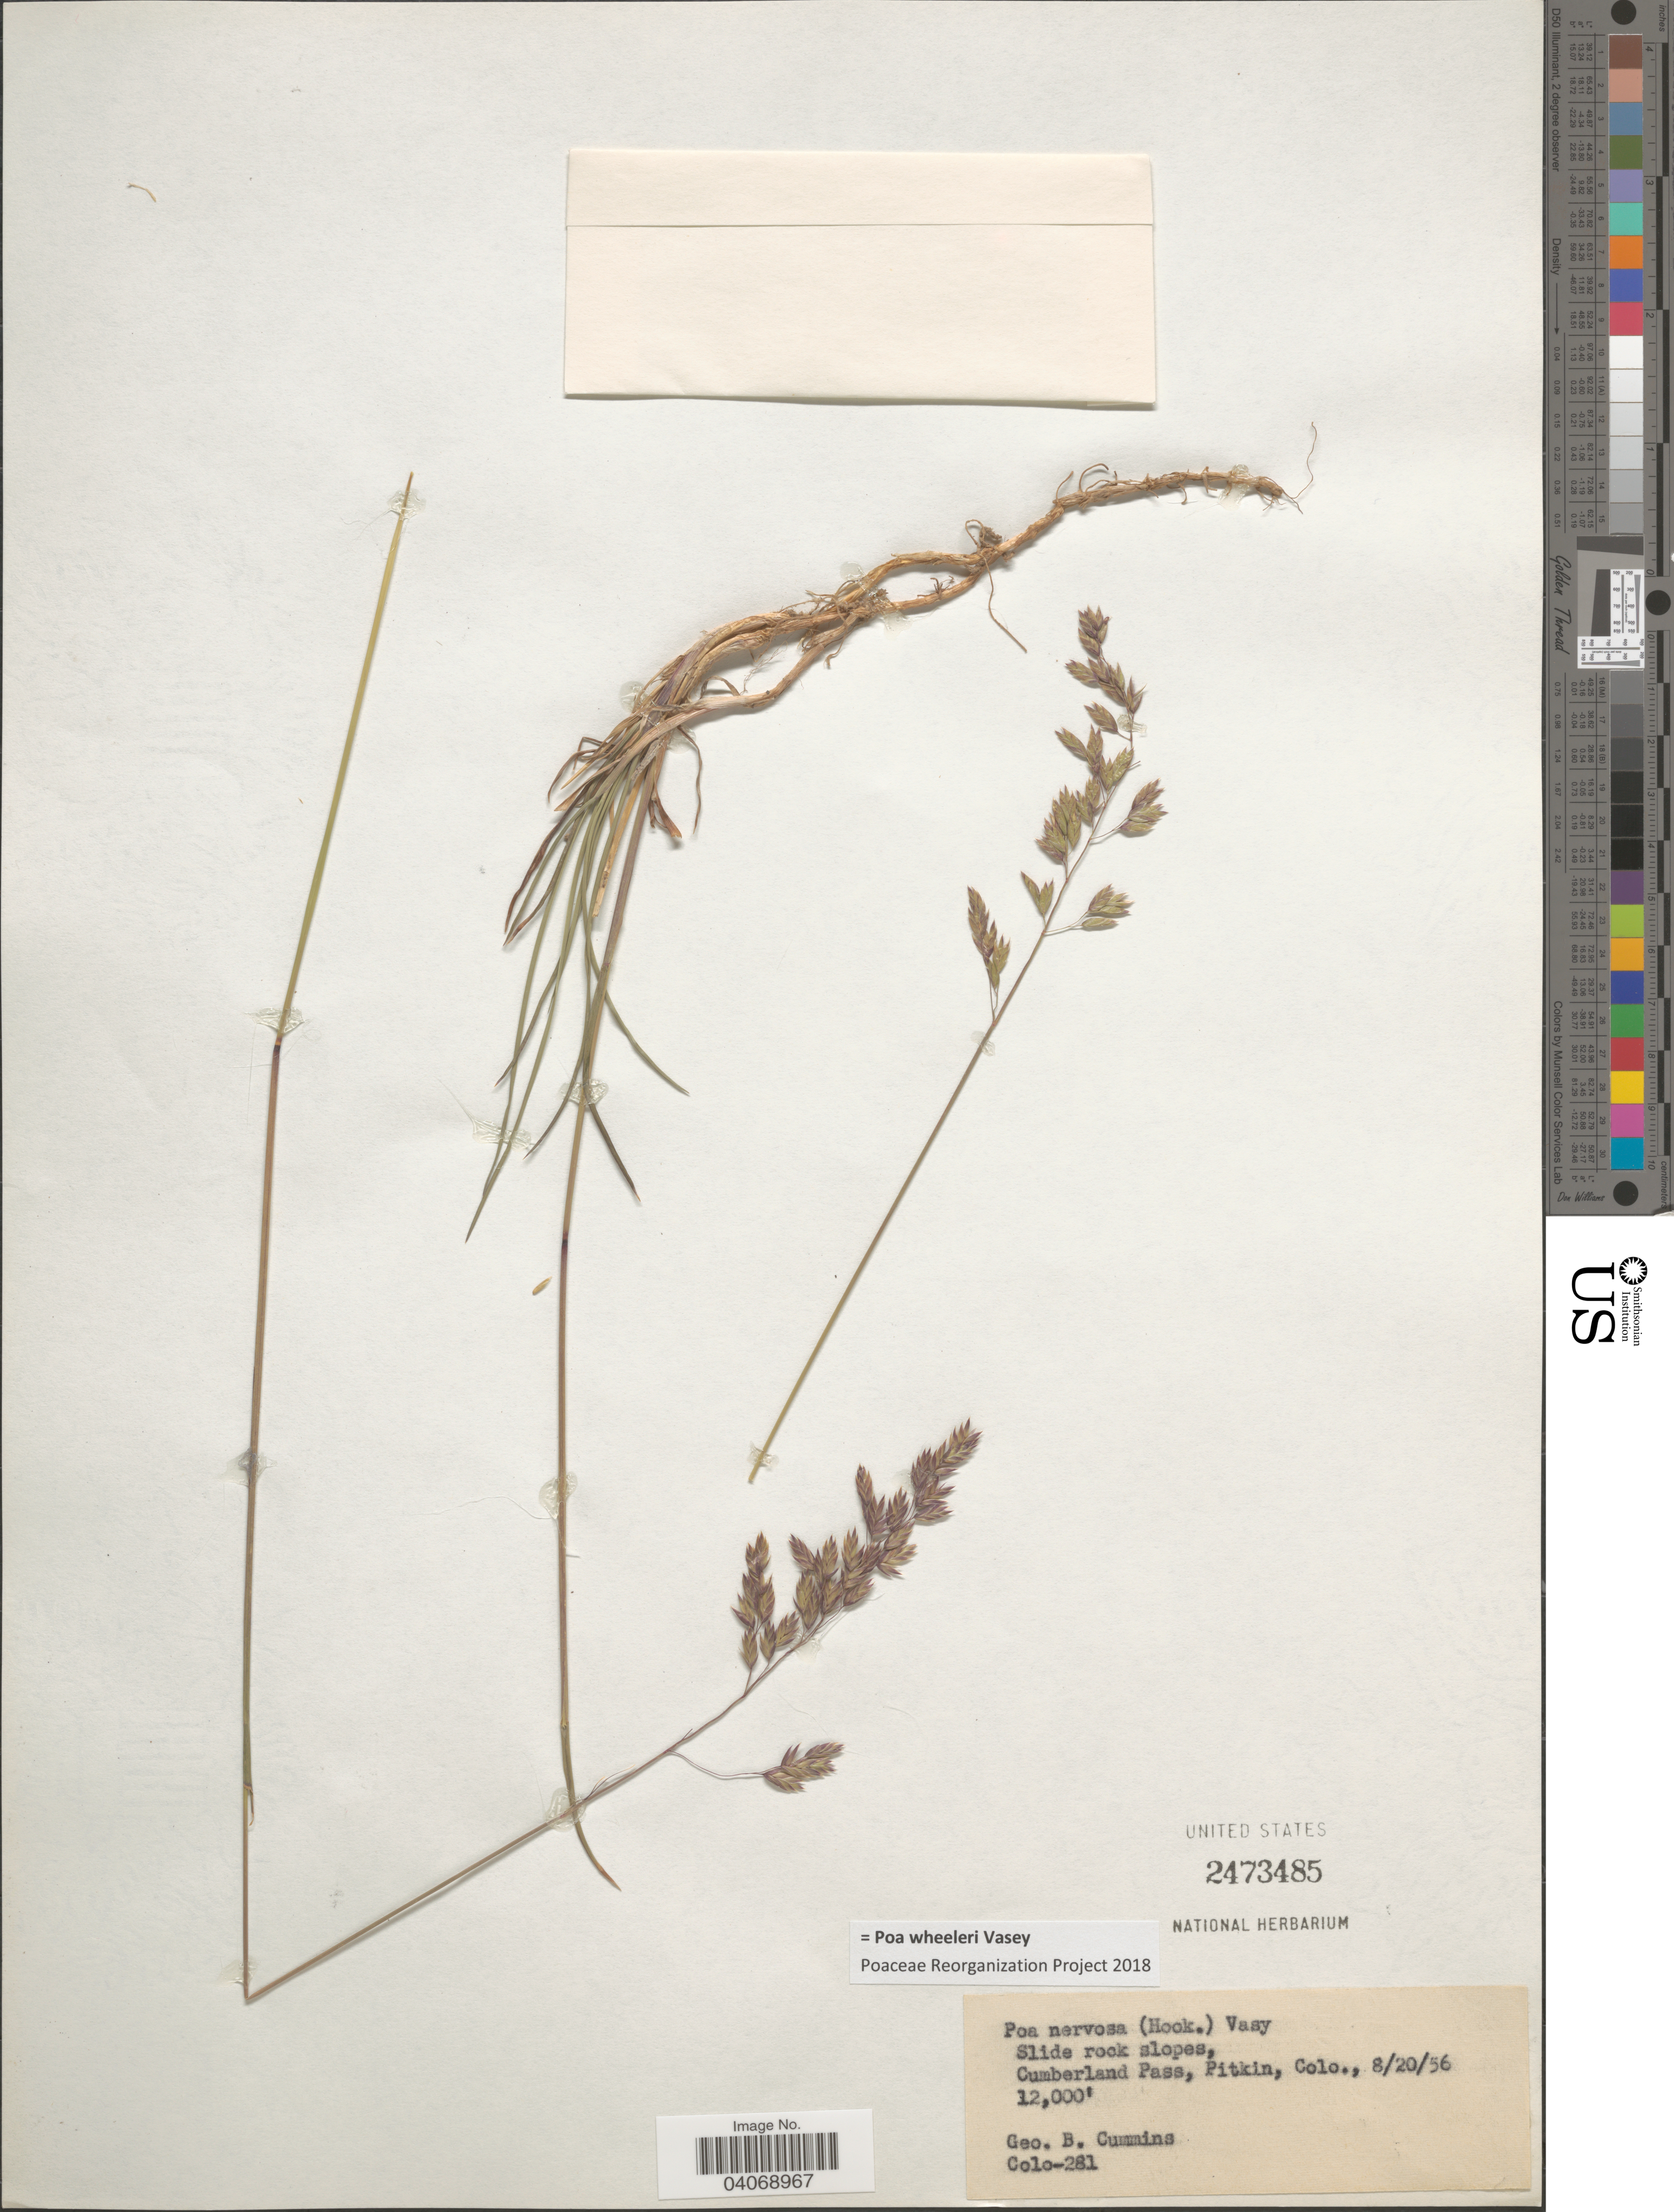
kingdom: Plantae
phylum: Tracheophyta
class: Liliopsida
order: Poales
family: Poaceae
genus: Poa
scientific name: Poa wheeleri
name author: Vasey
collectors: G. Cummins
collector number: Colo-281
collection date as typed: Transcribed d/m/y: 20/8/56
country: United States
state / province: Colorado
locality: Slide rock slopes, Cumberland Pass, Pitkin.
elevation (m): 3658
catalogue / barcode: US 2473485